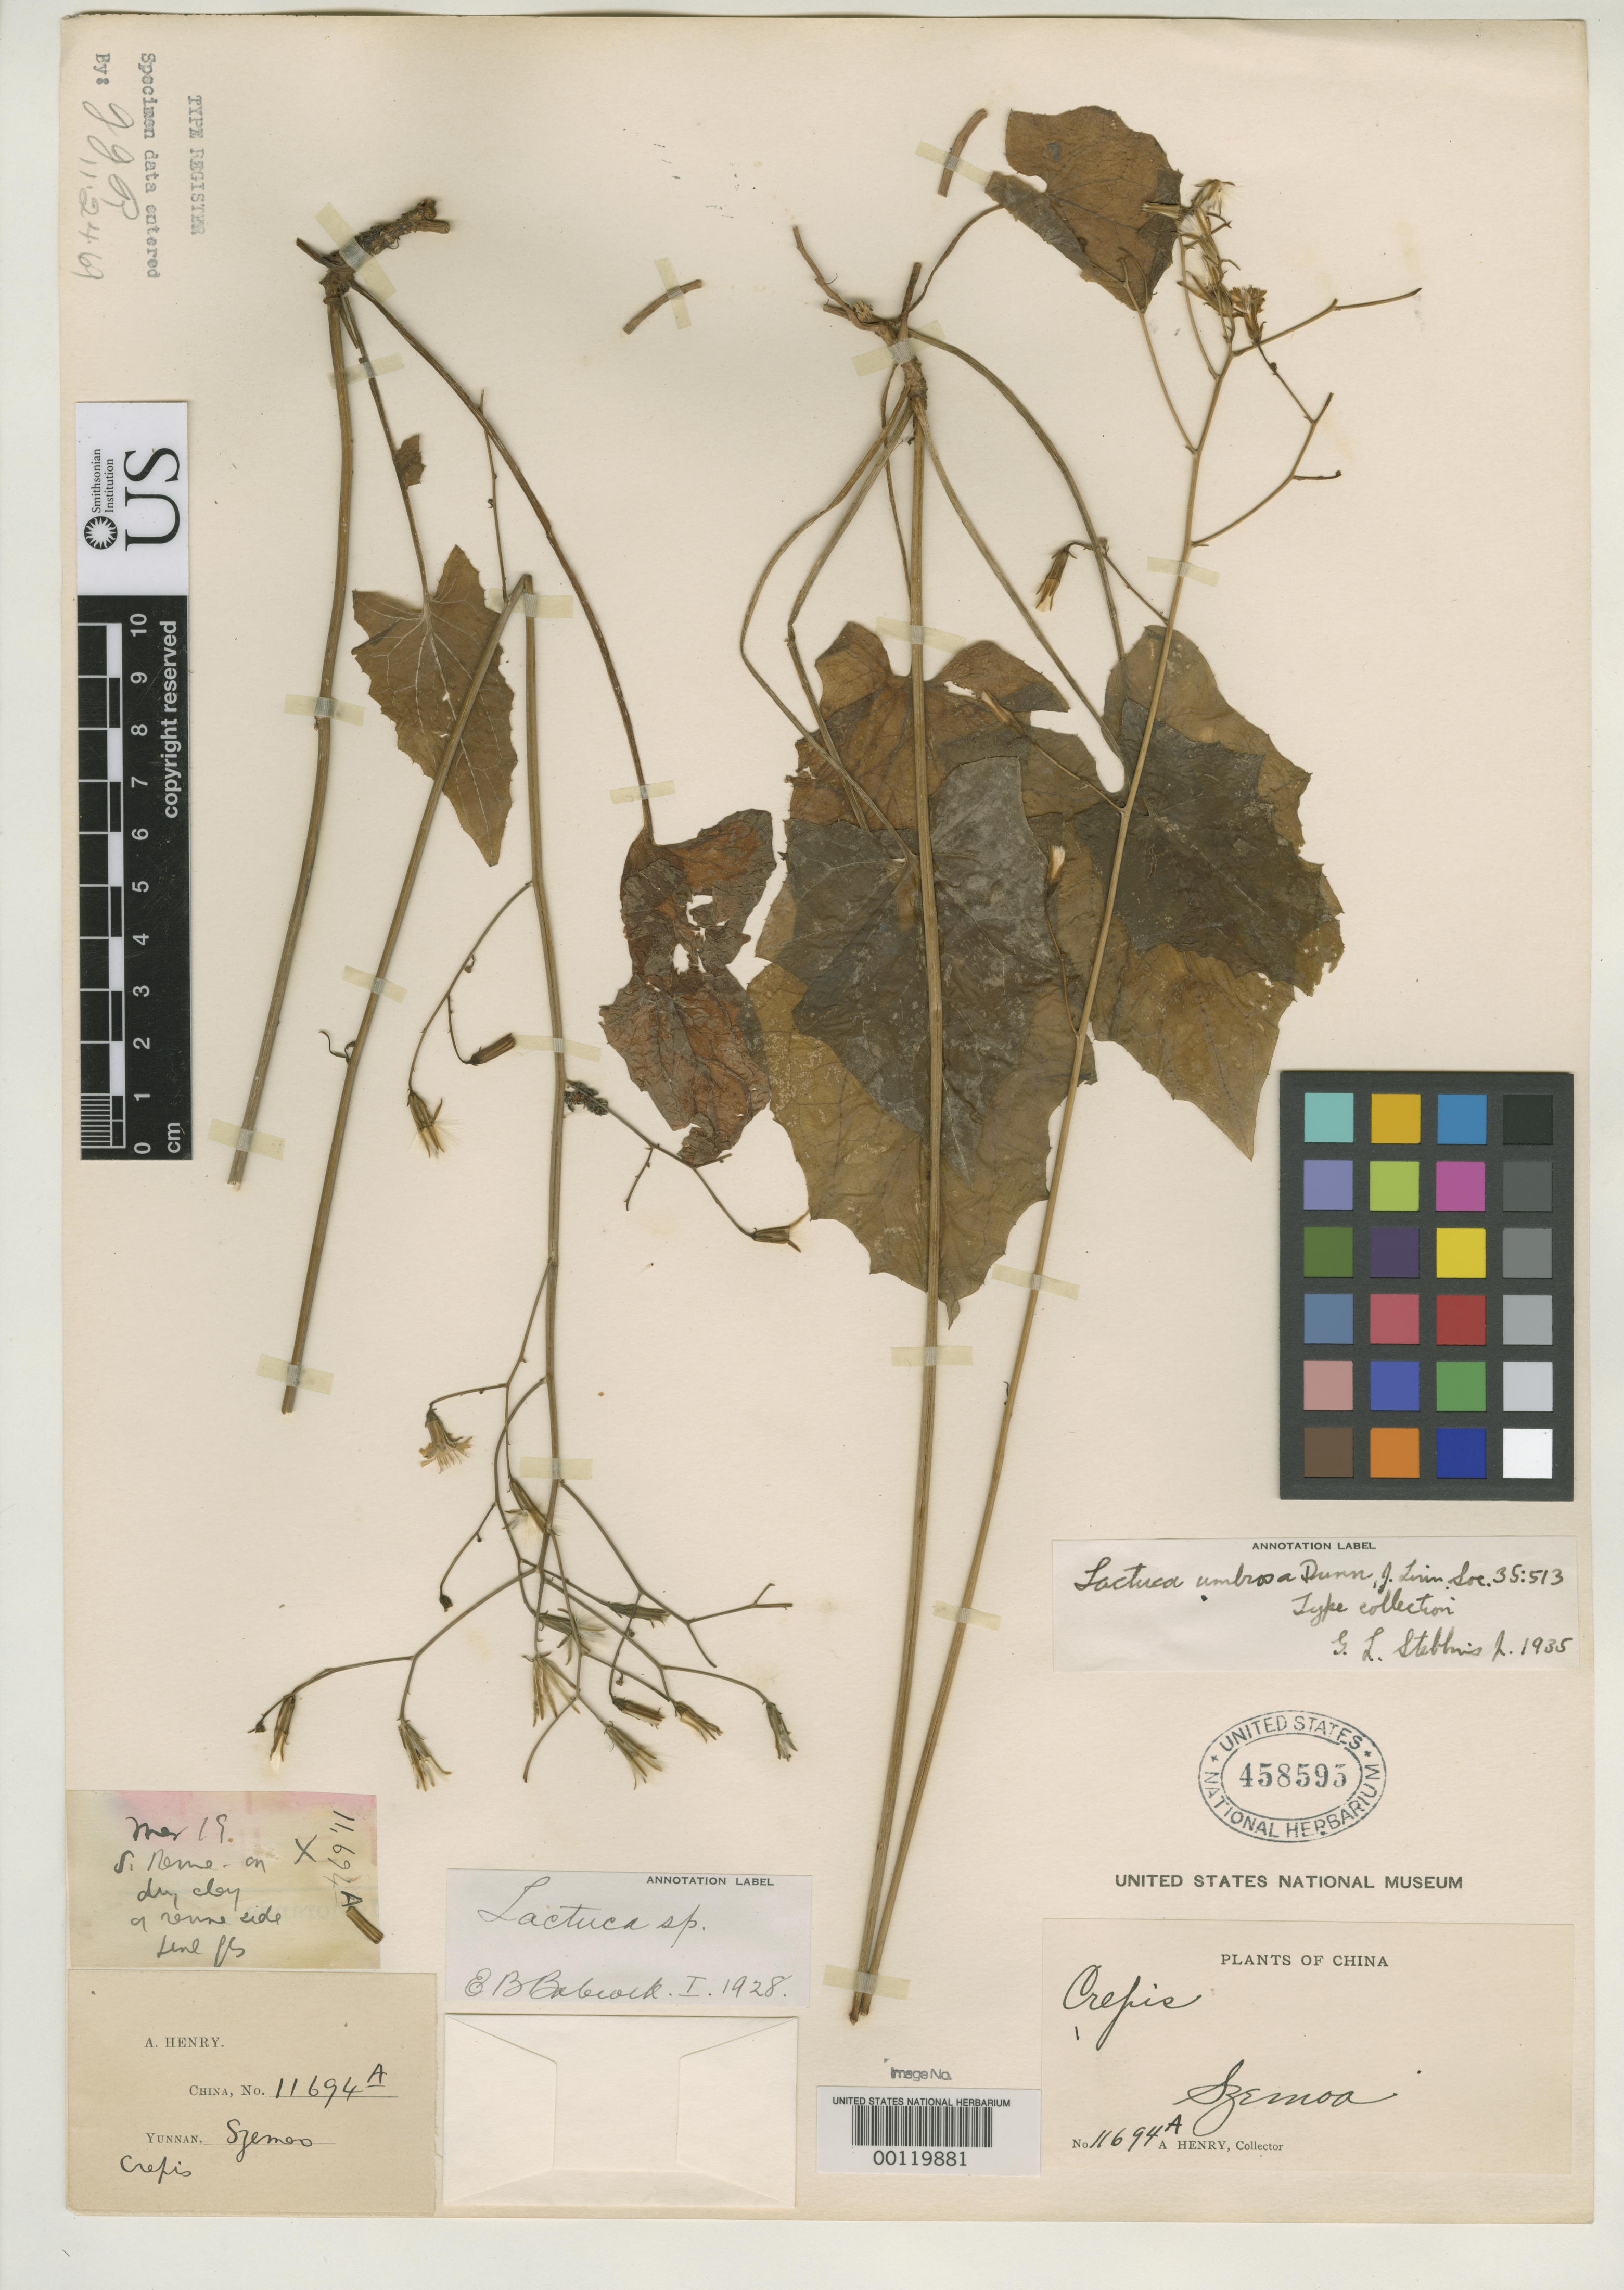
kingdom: Plantae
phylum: Tracheophyta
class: Magnoliopsida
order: Asterales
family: Asteraceae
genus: Lactuca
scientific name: Lactuca umbrosa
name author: Dunn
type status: Isosyntype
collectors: A. Henry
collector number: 11694 A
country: China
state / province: Yunnan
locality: Forests near Szemao.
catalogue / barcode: US 458595